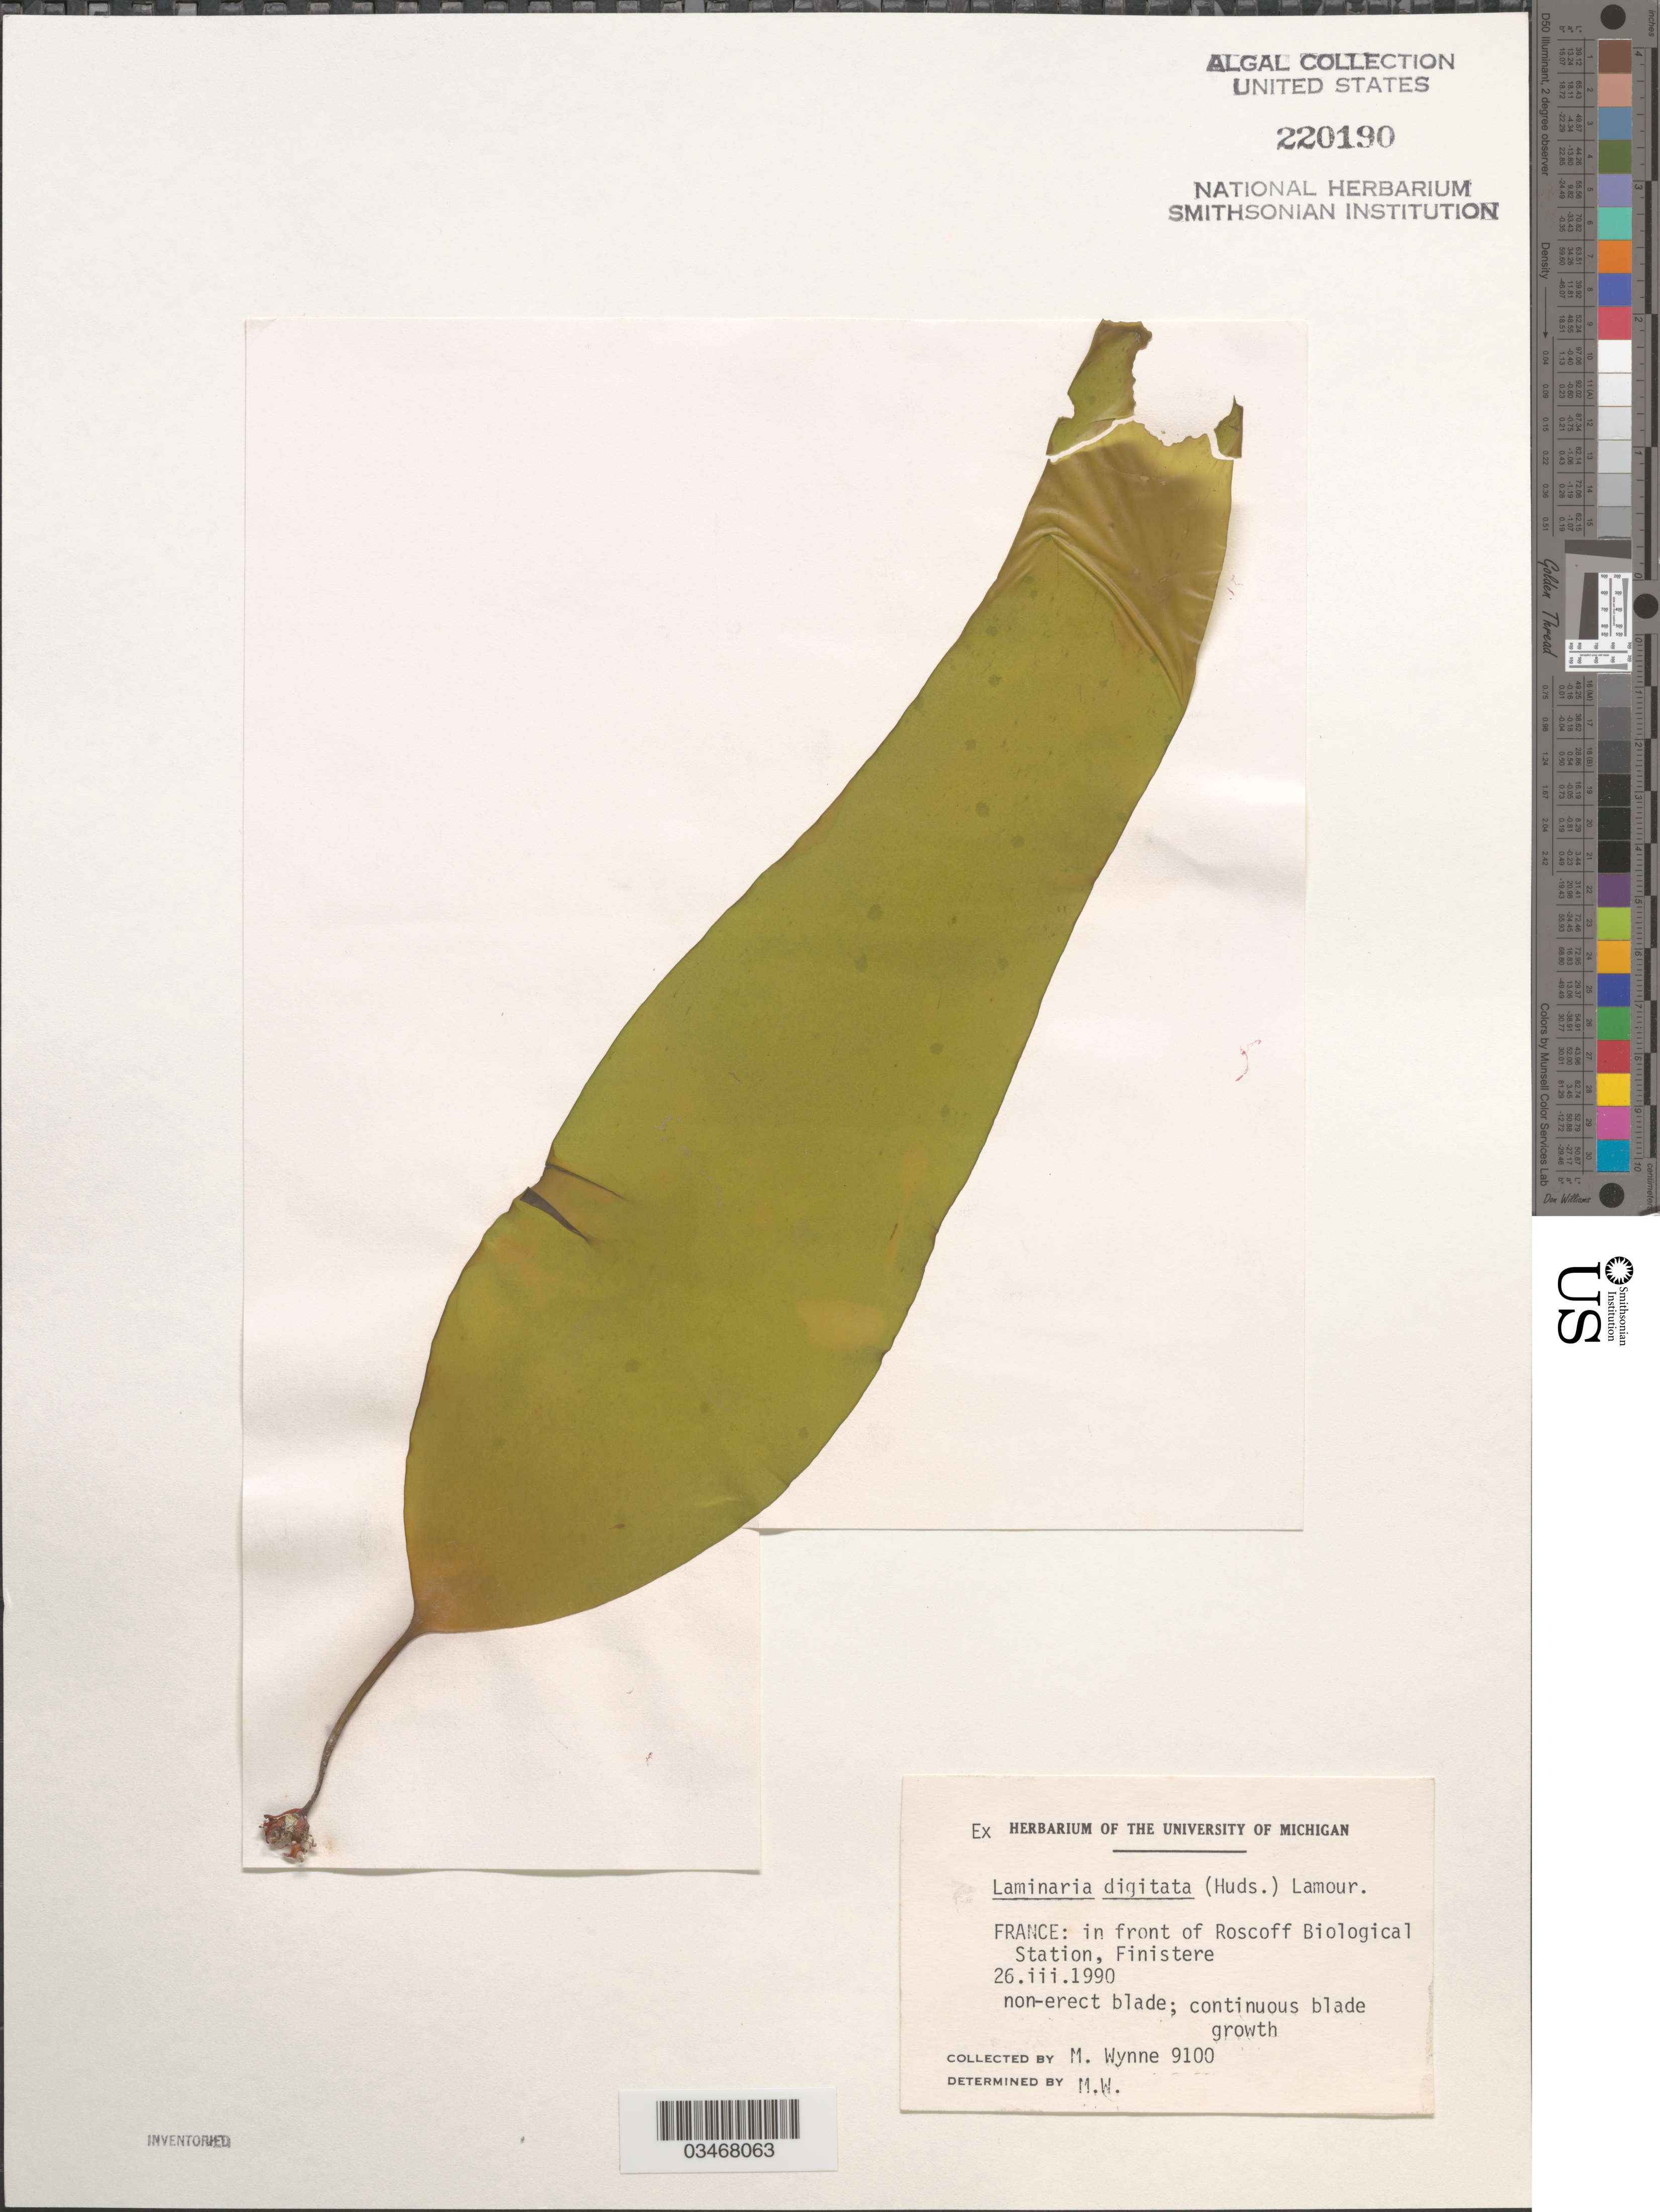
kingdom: Chromista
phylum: Ochrophyta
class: Phaeophyceae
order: Laminariales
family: Laminariaceae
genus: Laminaria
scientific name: Laminaria digitata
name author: (Hudson) J.V.Lamouroux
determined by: Wynne, M. J.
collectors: M.J. Wynne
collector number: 9100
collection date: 1990-03-26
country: France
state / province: Bretagne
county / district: Finistère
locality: In front of Roscoff Biological Station.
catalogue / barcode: US 220190